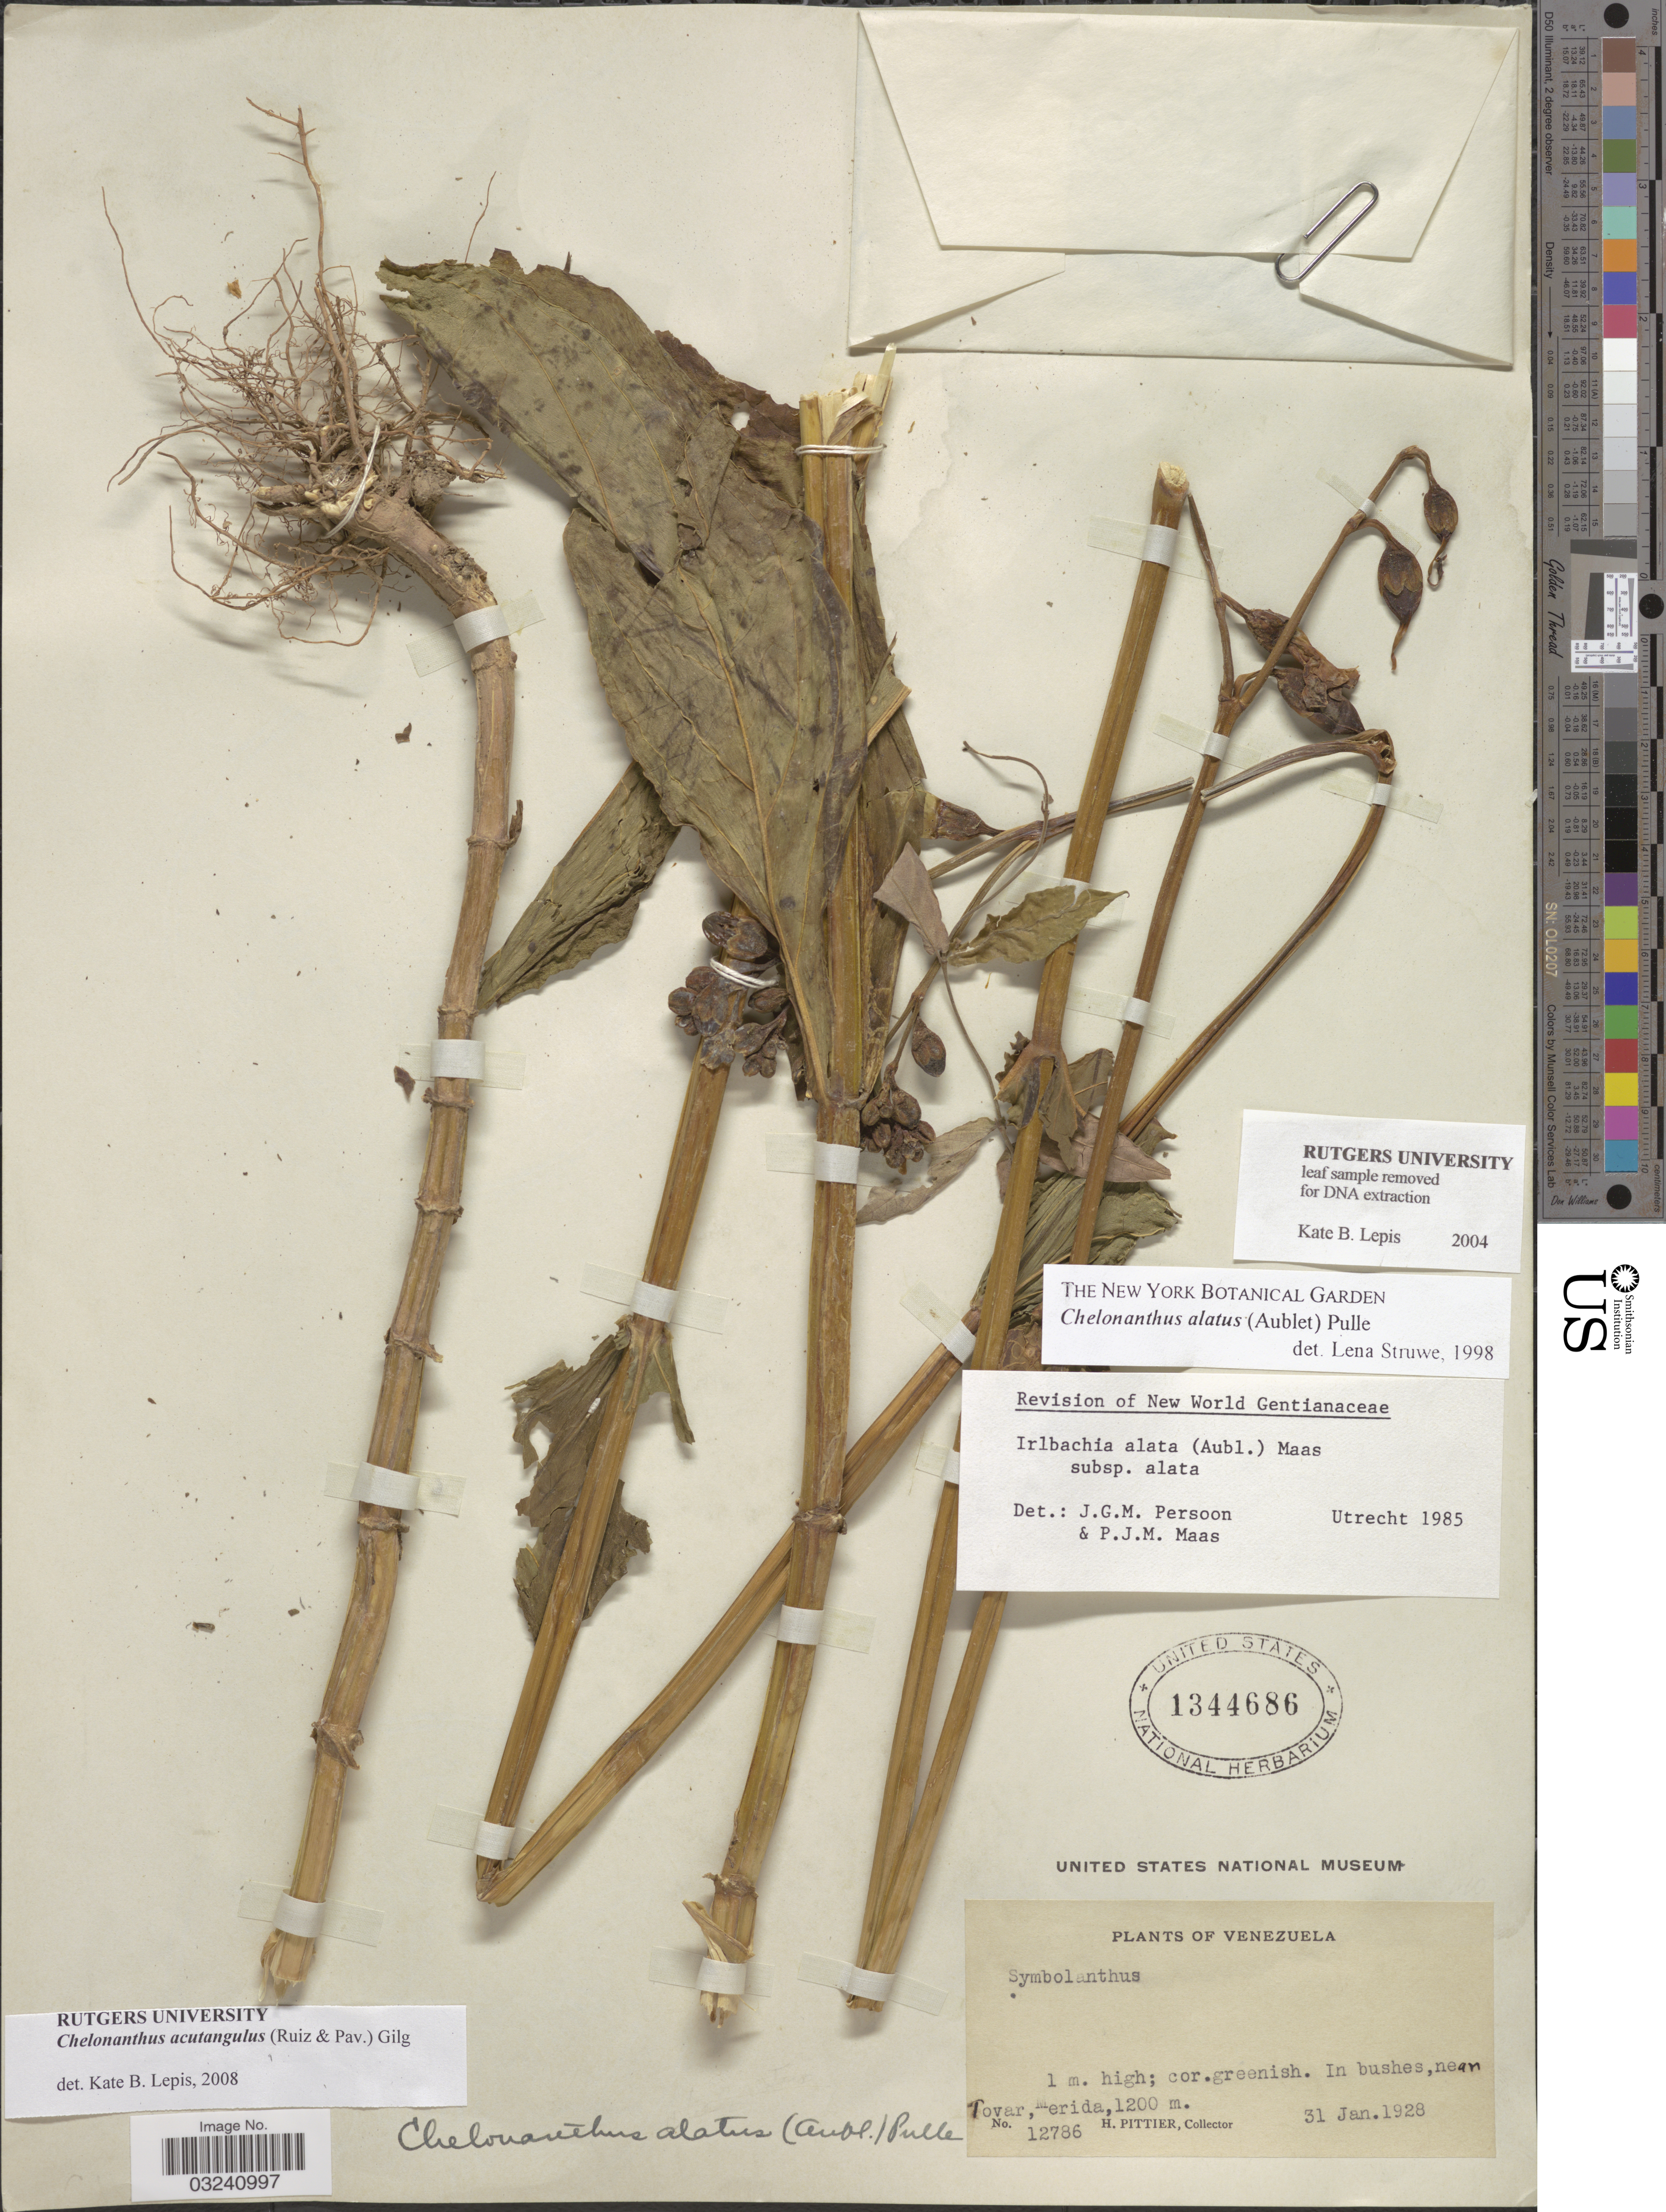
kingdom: Plantae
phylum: Tracheophyta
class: Magnoliopsida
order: Gentianales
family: Gentianaceae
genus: Chelonanthus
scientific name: Chelonanthus acutangulus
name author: (Ruiz & Pav.) Gilg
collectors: H. F. Pittier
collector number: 12786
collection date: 1928-01-31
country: Venezuela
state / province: Mérida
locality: Near Tovar, Merida.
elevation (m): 1200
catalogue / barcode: US 1344686